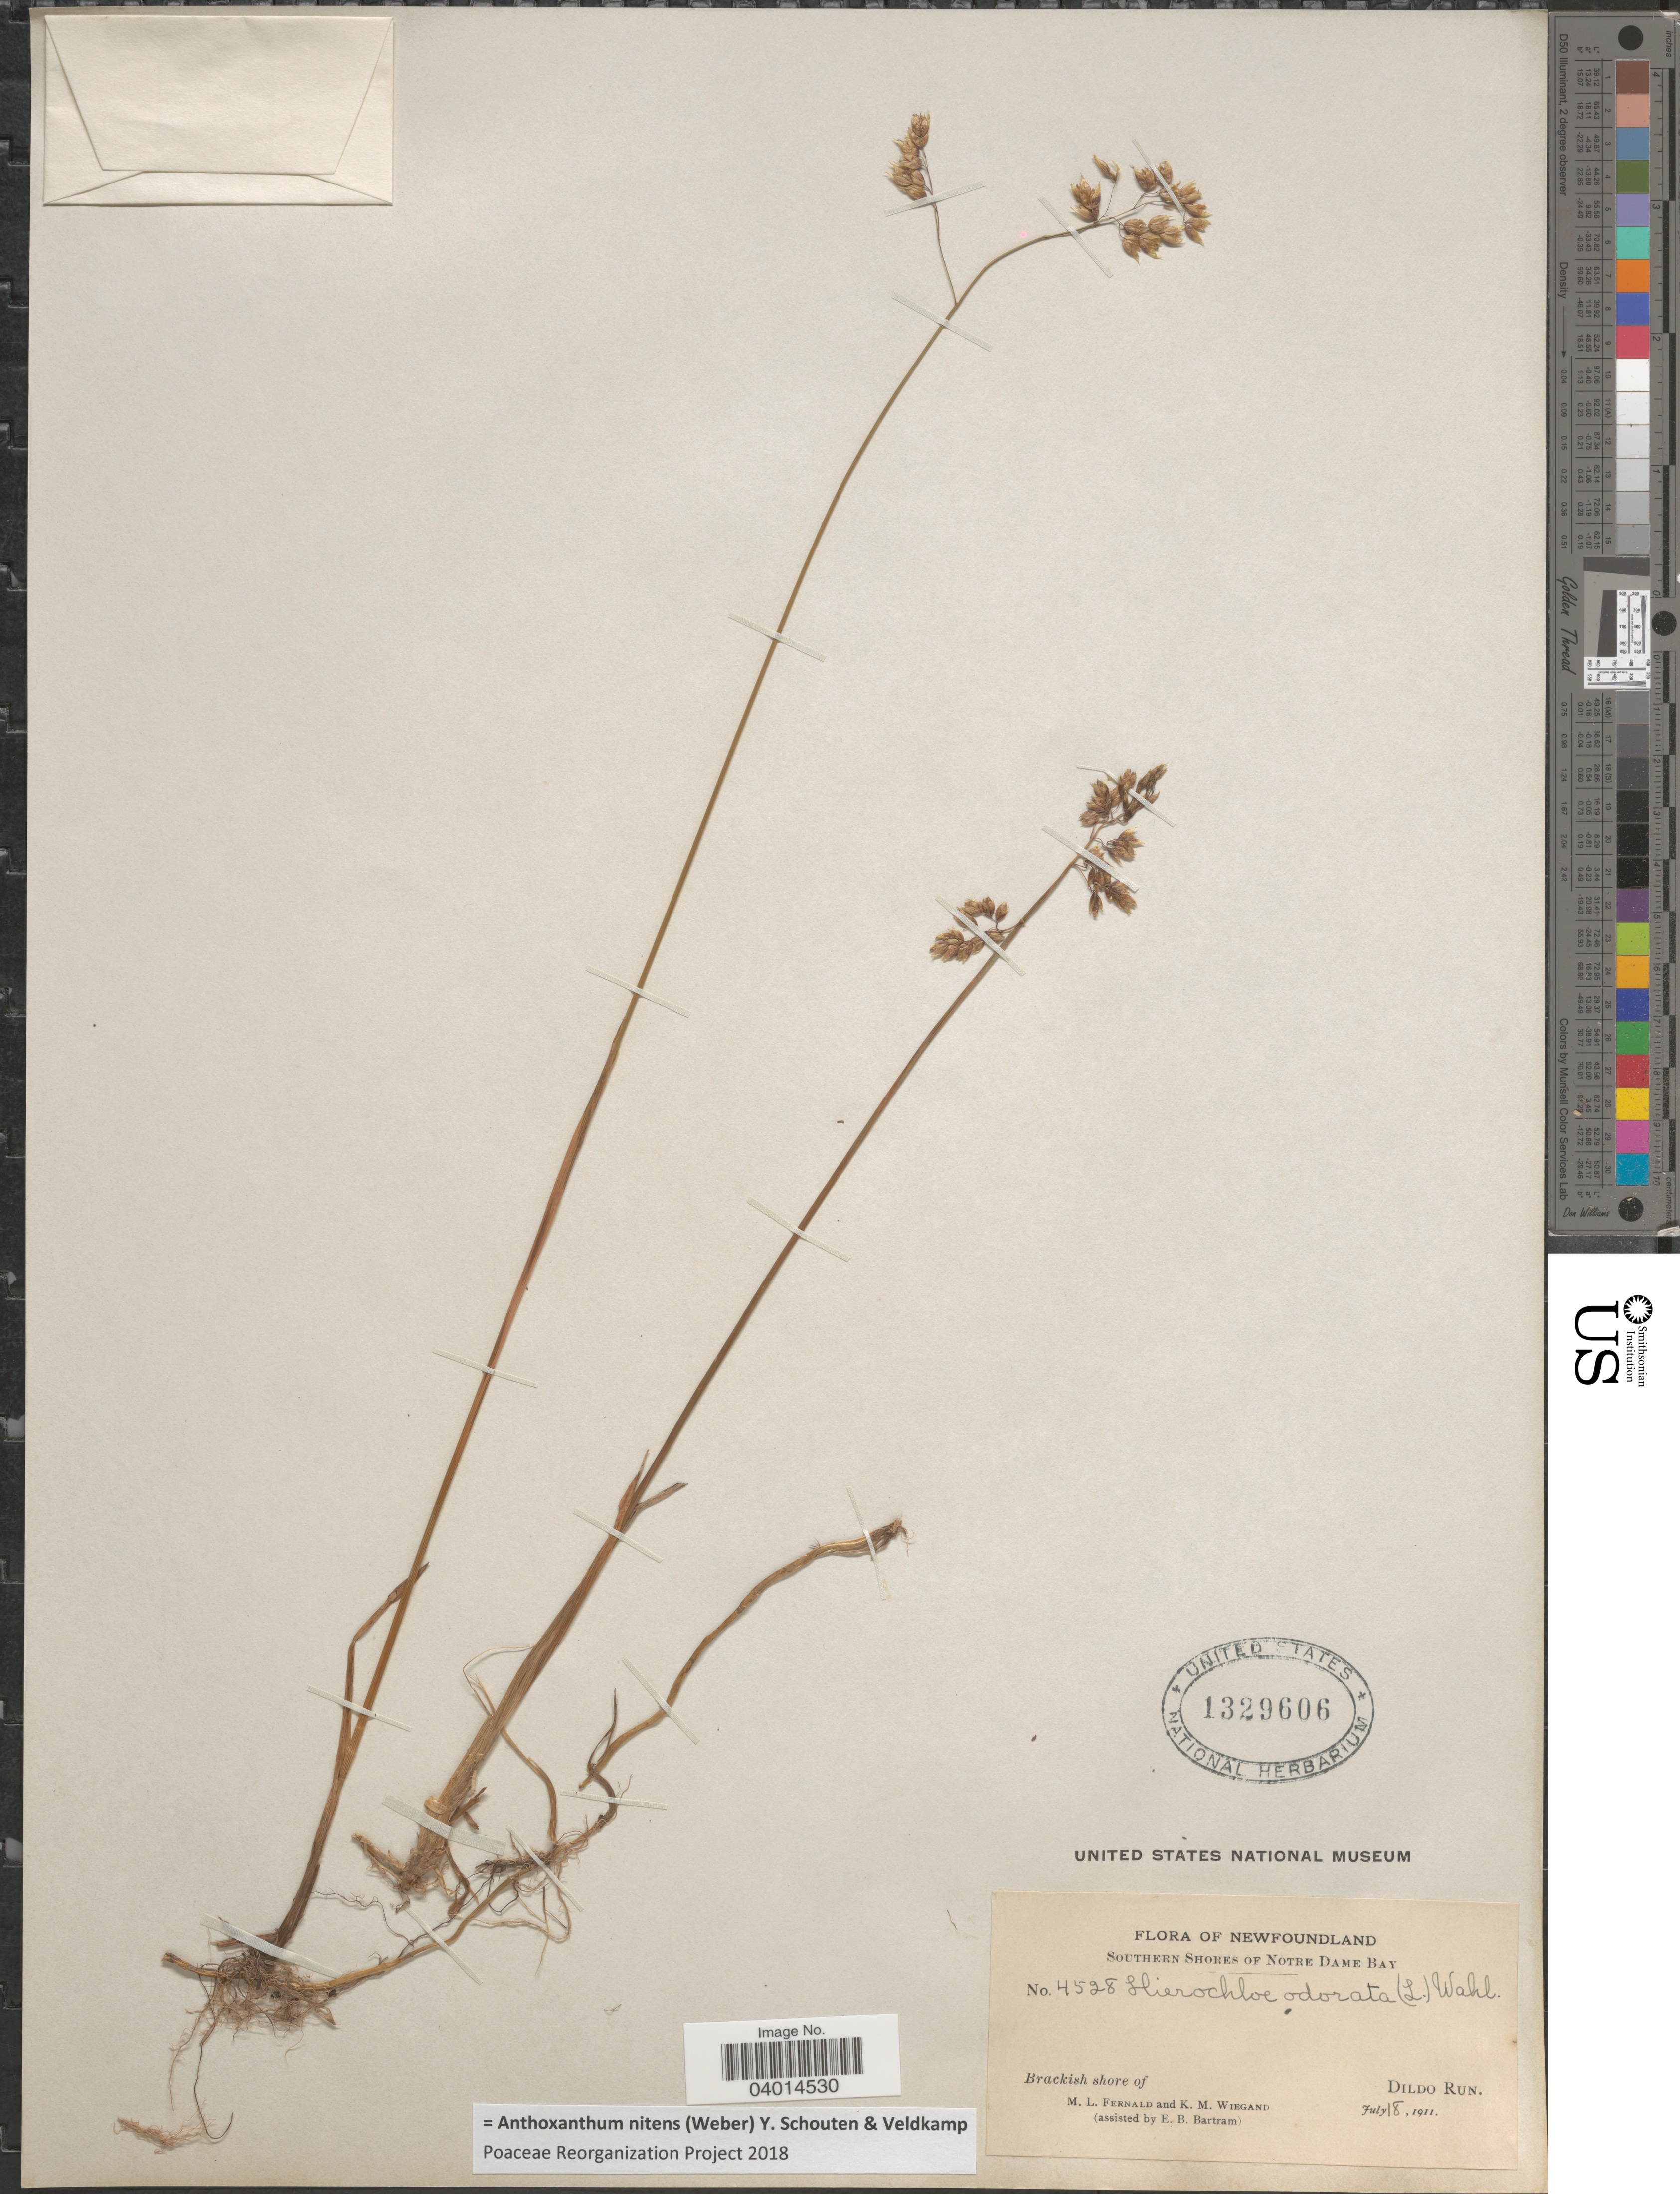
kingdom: Plantae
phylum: Tracheophyta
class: Liliopsida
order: Poales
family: Poaceae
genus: Anthoxanthum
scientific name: Anthoxanthum nitens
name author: (G.H. Weber) R.T.A. Schouten & Veldkamp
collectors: M. L. Fernald, K. M. Wiegand & E. B. Bartram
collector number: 4528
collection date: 1911-07-18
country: Canada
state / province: Newfoundland and Labrador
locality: Southern Shores of Notre Dame Bay. Brackish shore of Dildo Run.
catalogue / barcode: US 1329606